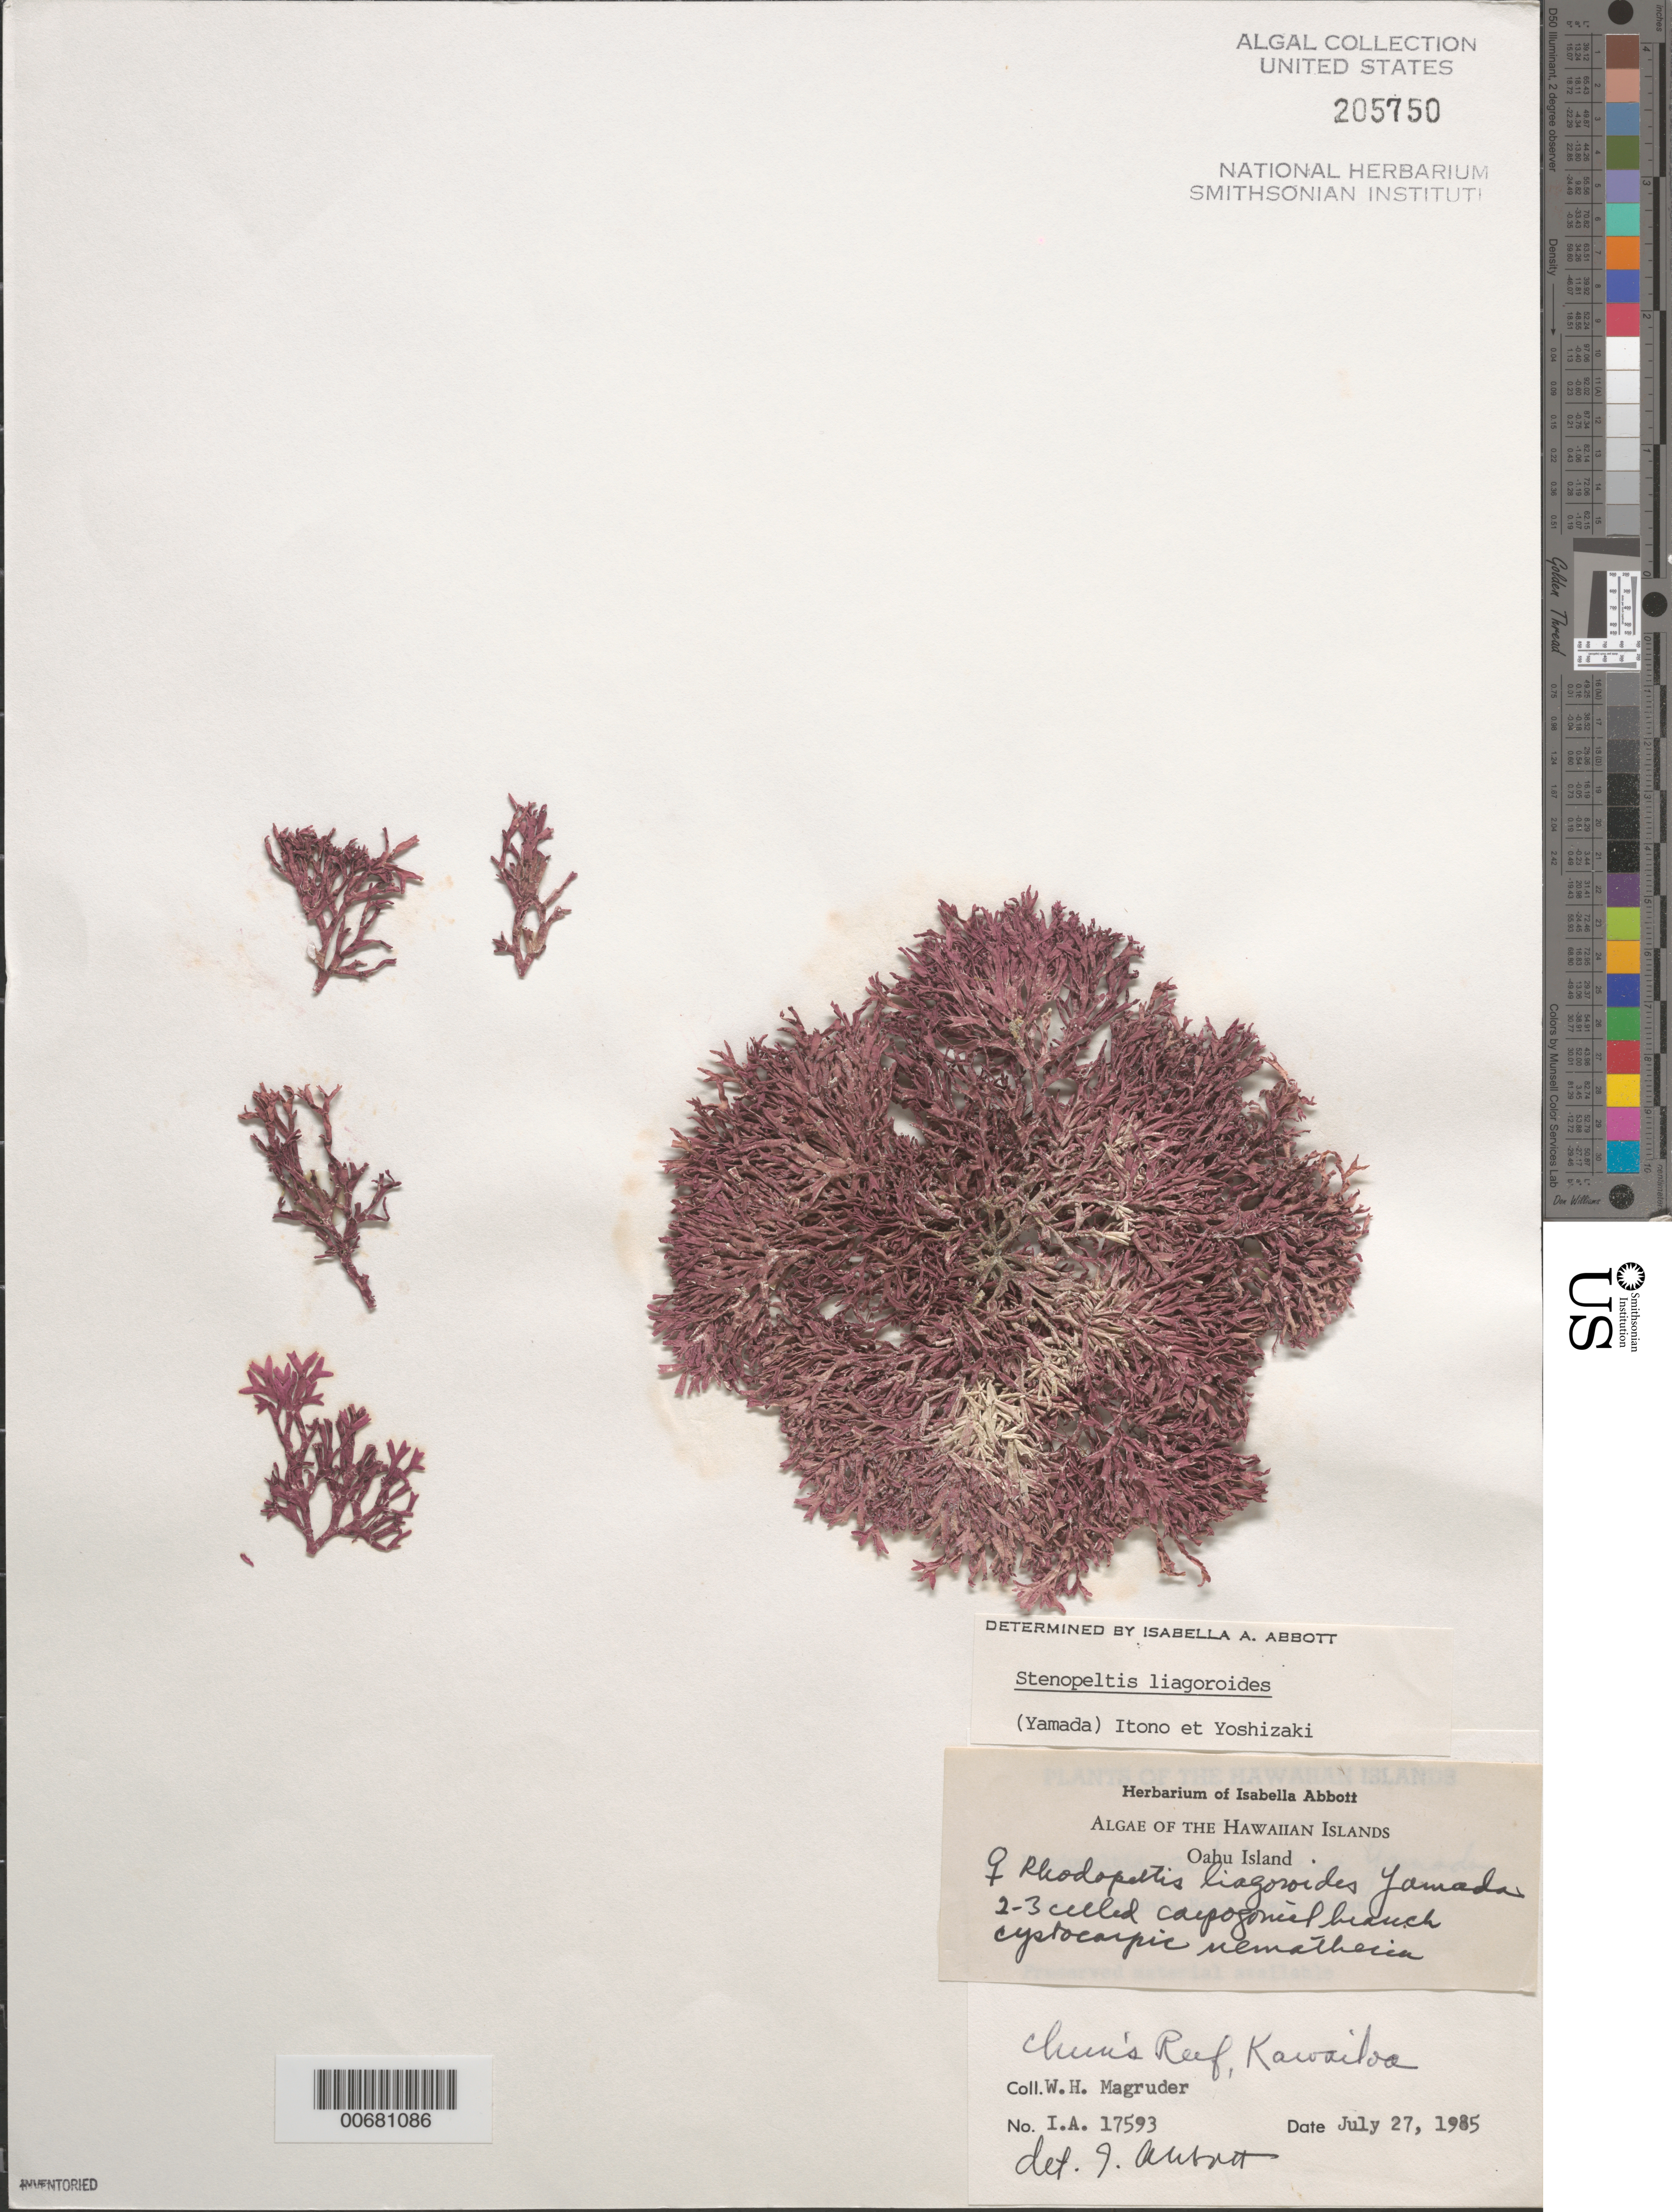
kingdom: Plantae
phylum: Rhodophyta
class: Florideophyceae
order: Nemaliales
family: Liagoraceae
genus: Akalaphycus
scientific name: Akalaphycus liagoroides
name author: (Yamada) Huisman et al.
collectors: W. Magruder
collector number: IAA 17593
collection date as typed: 27 Jul 1985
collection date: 1985-07-27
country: United States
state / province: Hawaii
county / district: Honolulu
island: Oahu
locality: Chun's Reef, Kawailoa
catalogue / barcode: US 205750